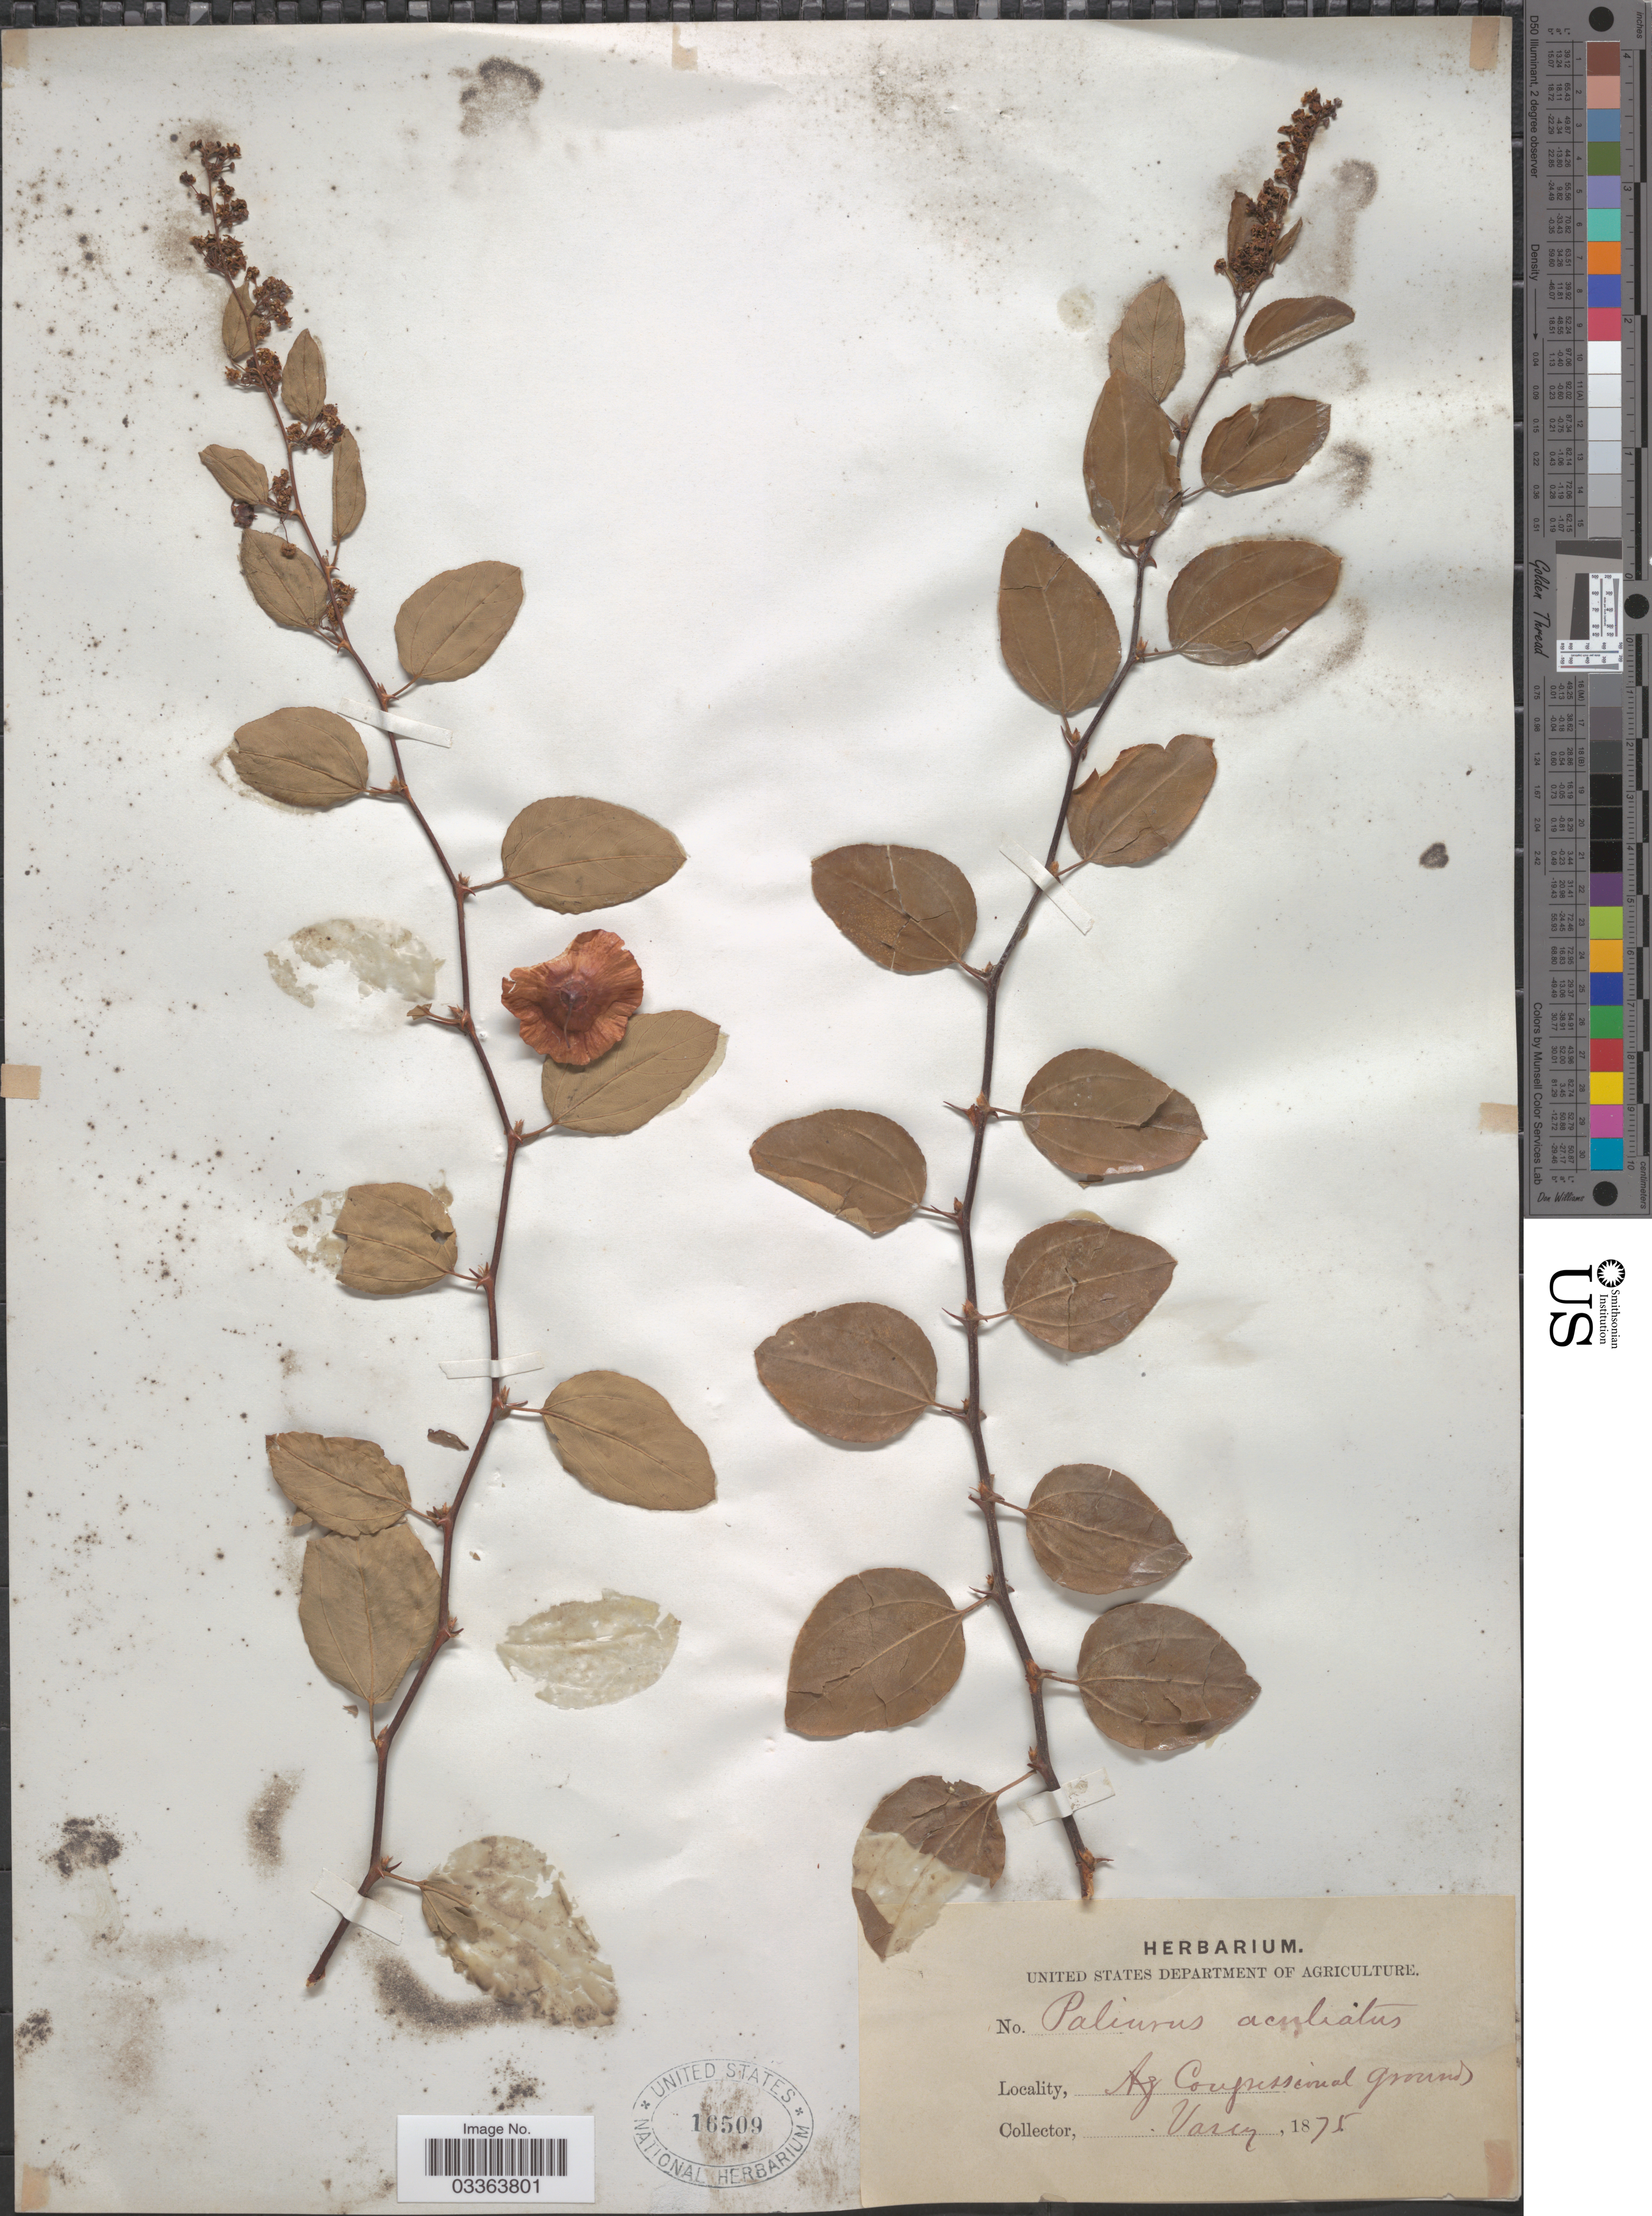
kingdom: Plantae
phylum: Tracheophyta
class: Magnoliopsida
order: Rosales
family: Rhamnaceae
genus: Paliurus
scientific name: Paliurus aculeatus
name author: Lam.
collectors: Vasey, --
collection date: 1875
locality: Ag Congressional grounds.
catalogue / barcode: US 16509